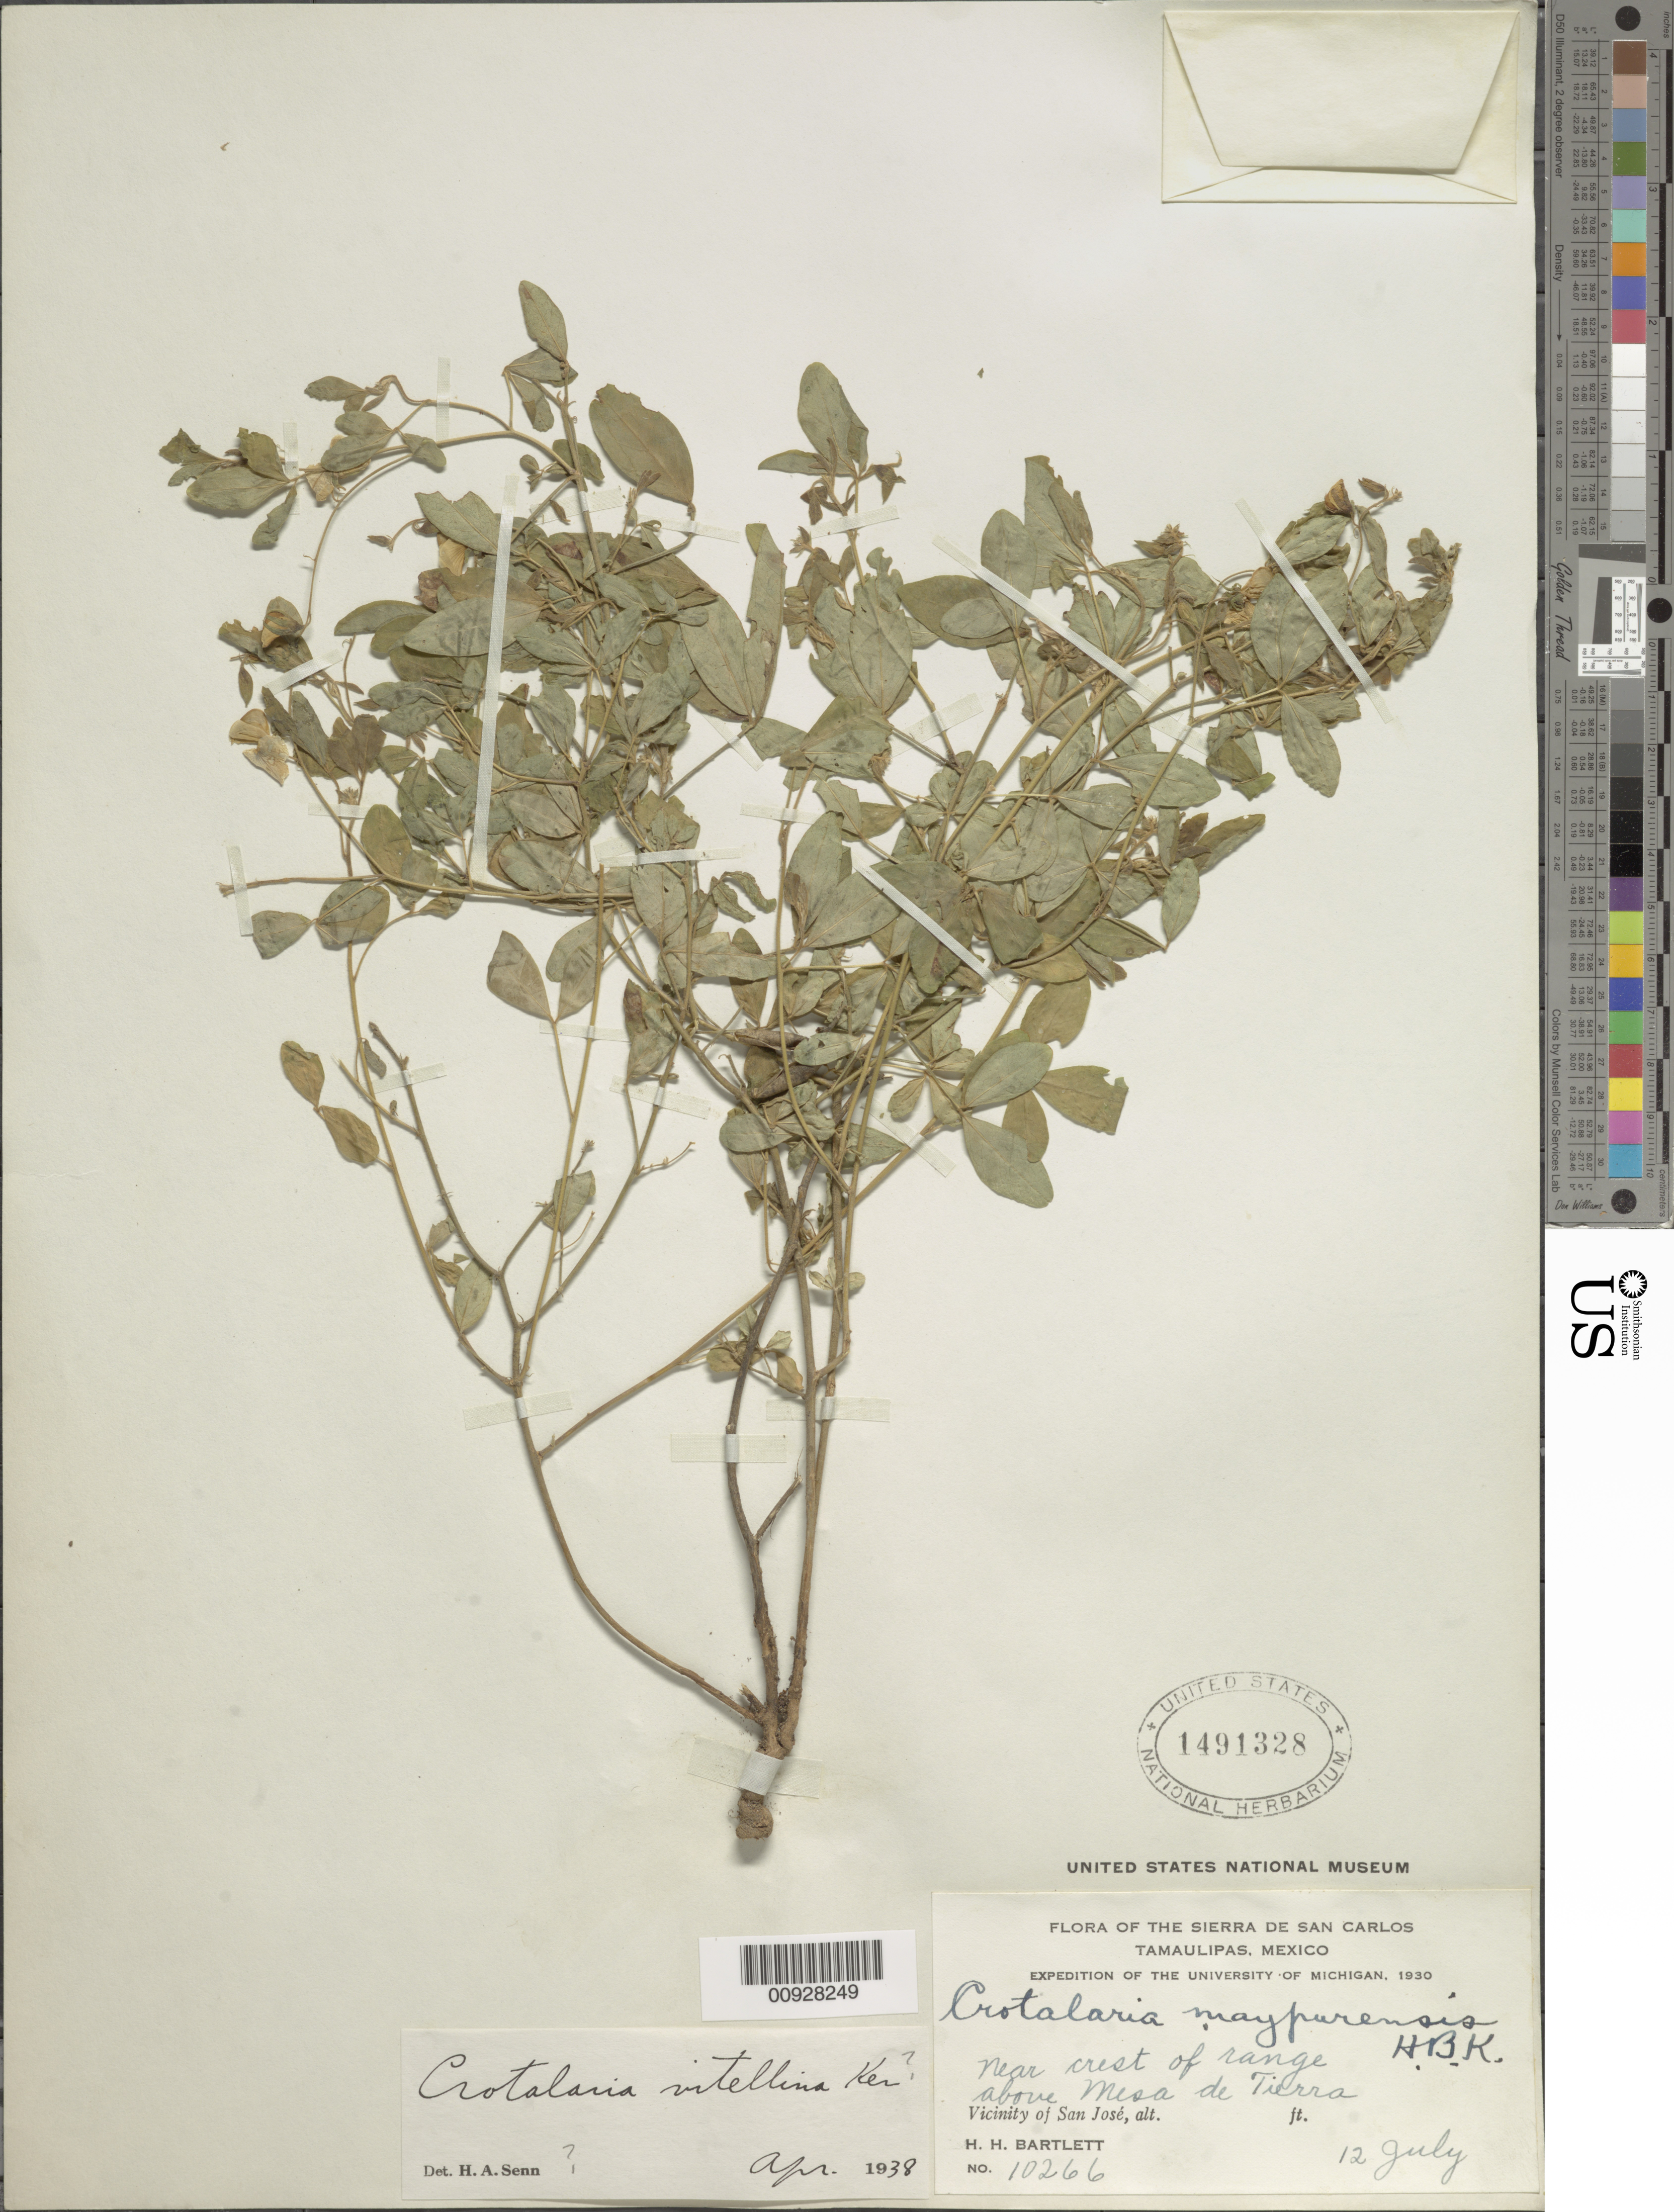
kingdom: Plantae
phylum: Tracheophyta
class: Magnoliopsida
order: Fabales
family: Fabaceae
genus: Crotalaria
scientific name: Crotalaria sp.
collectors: H. H. Bartlett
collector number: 10266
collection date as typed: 12 Jul 1930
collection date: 1930-07-12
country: Mexico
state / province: Tamaulipas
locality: Near crest of range above Mesa de Tierra. Vicinity of San José, Tamaulipas.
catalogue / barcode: US 1491328